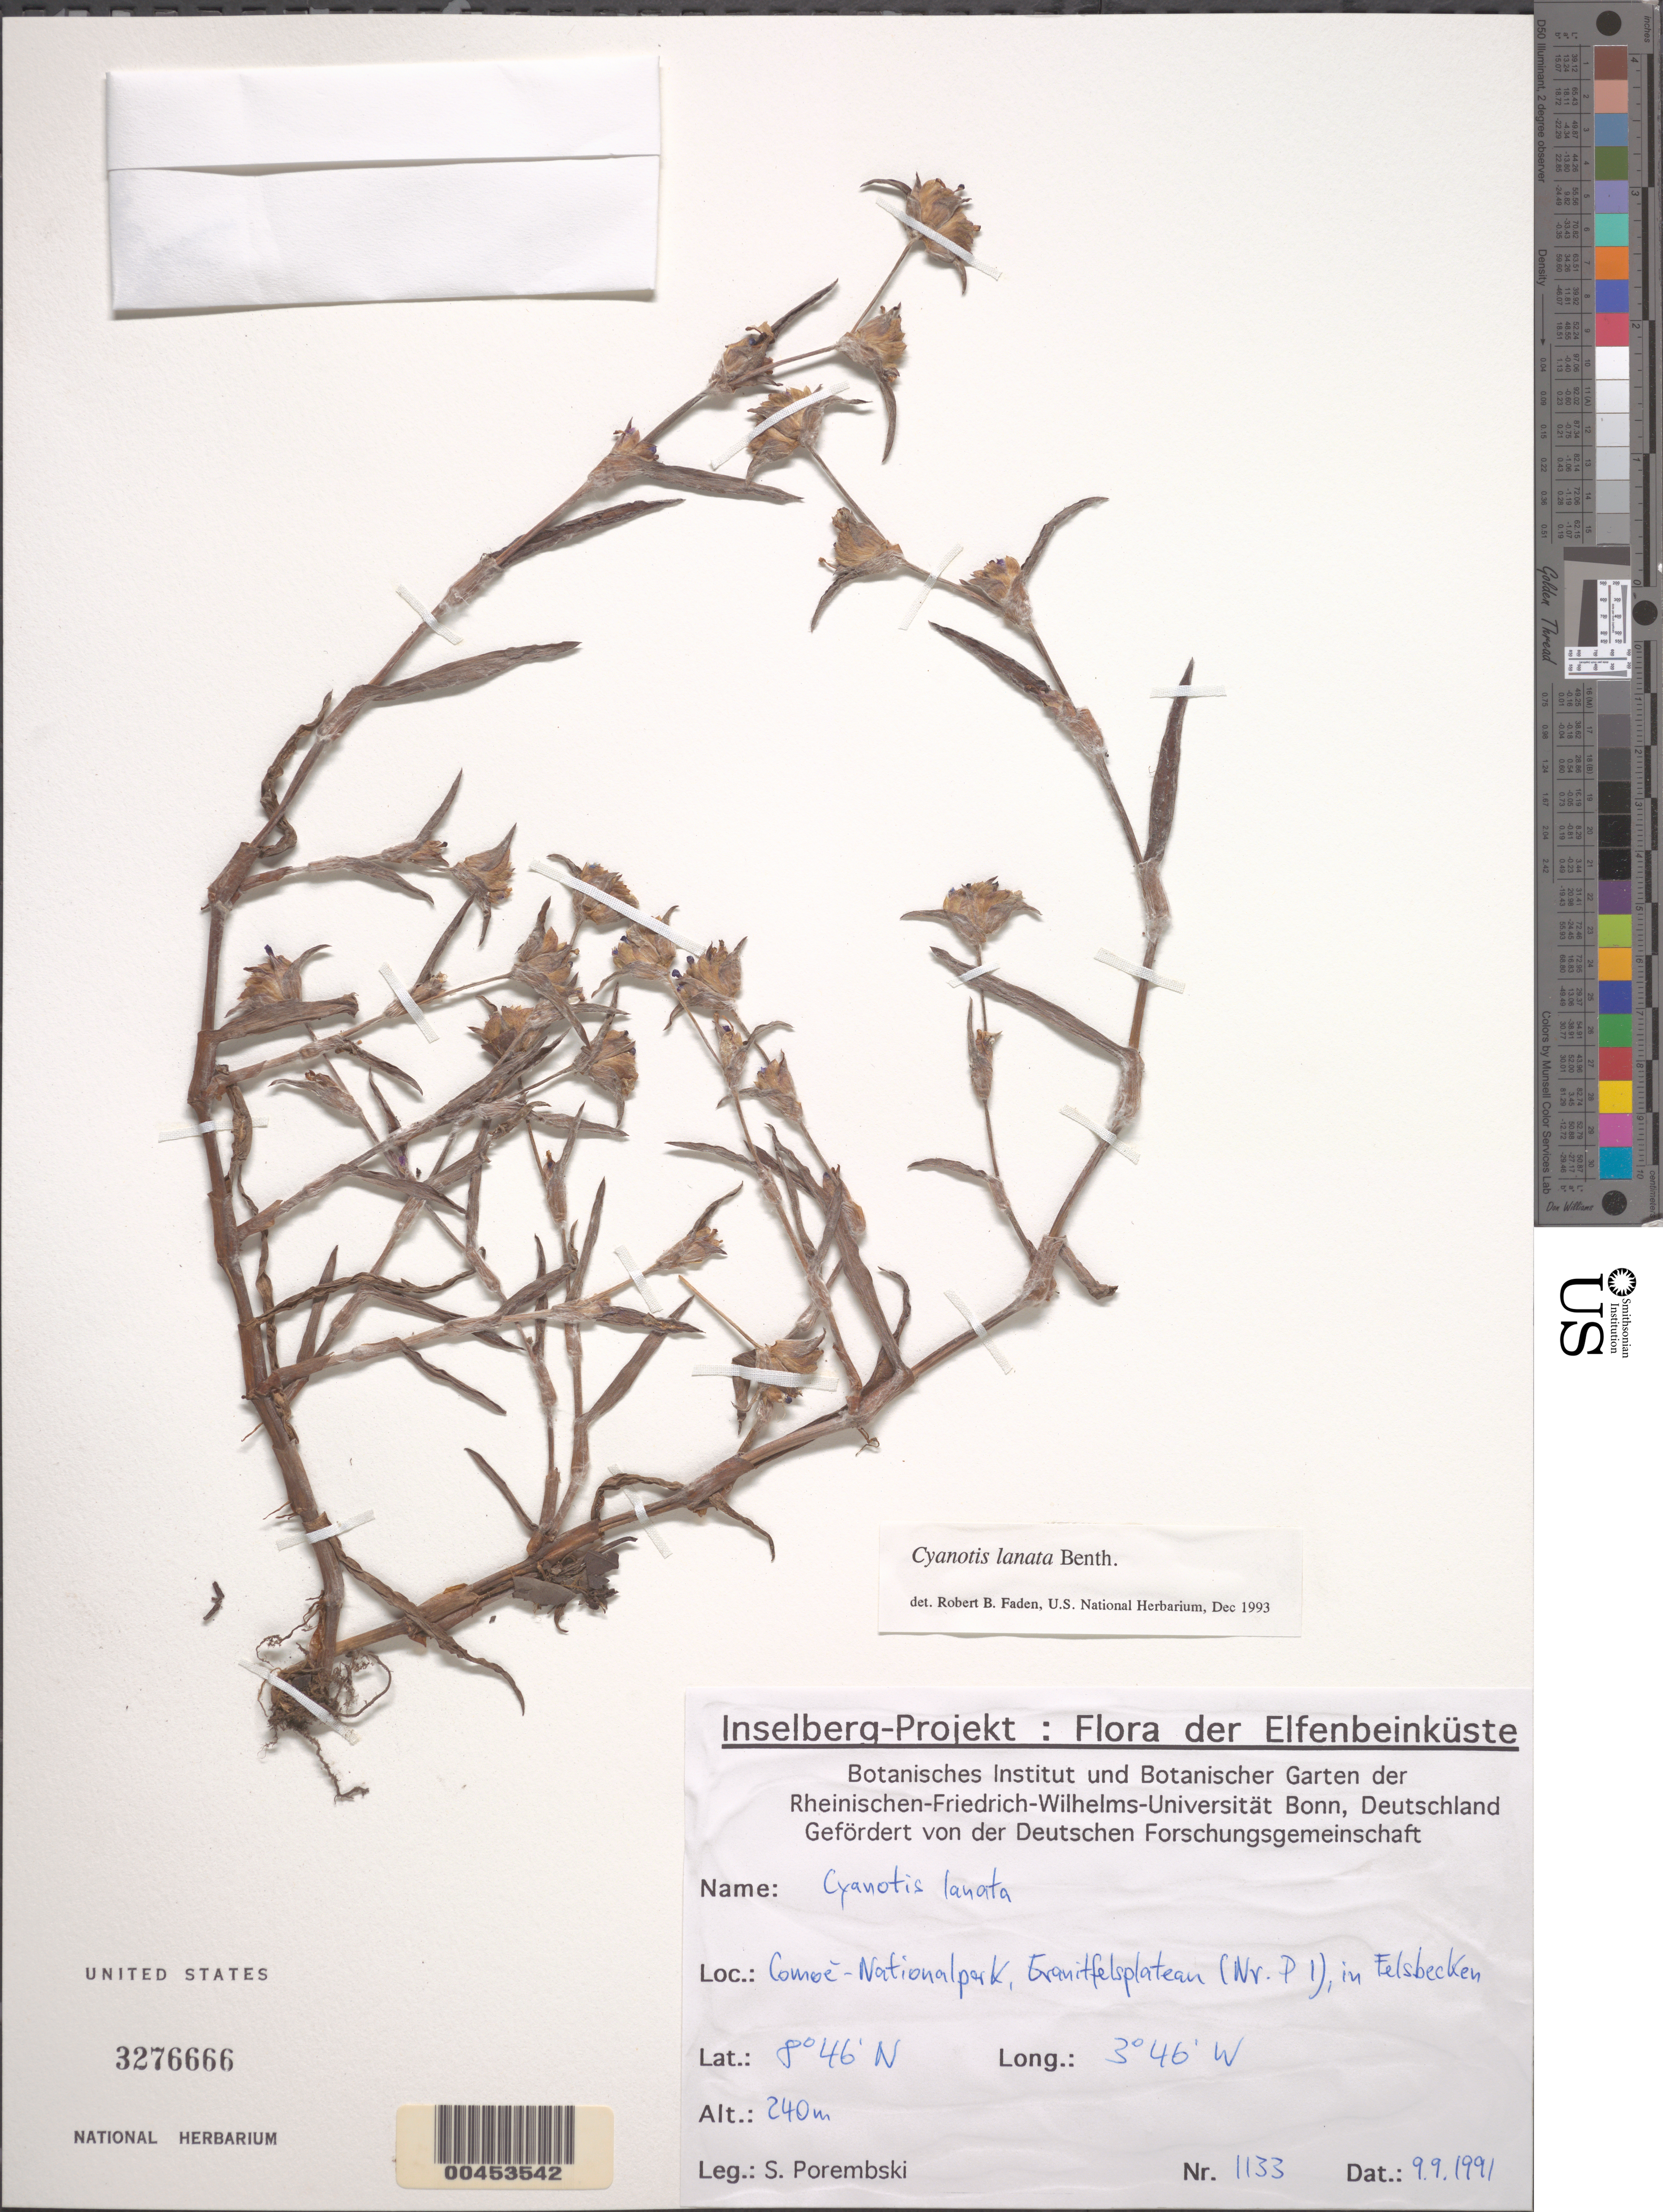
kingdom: Plantae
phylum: Tracheophyta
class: Liliopsida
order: Commelinales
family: Commelinaceae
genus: Cyanotis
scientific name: Cyanotis lanata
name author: Benth.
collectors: S. Porembski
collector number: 1133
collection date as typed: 09 Sep 1991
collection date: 1991-09-09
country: Ivory Coast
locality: Comoe National Park, (nr. p1)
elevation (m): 240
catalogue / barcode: US 3276666